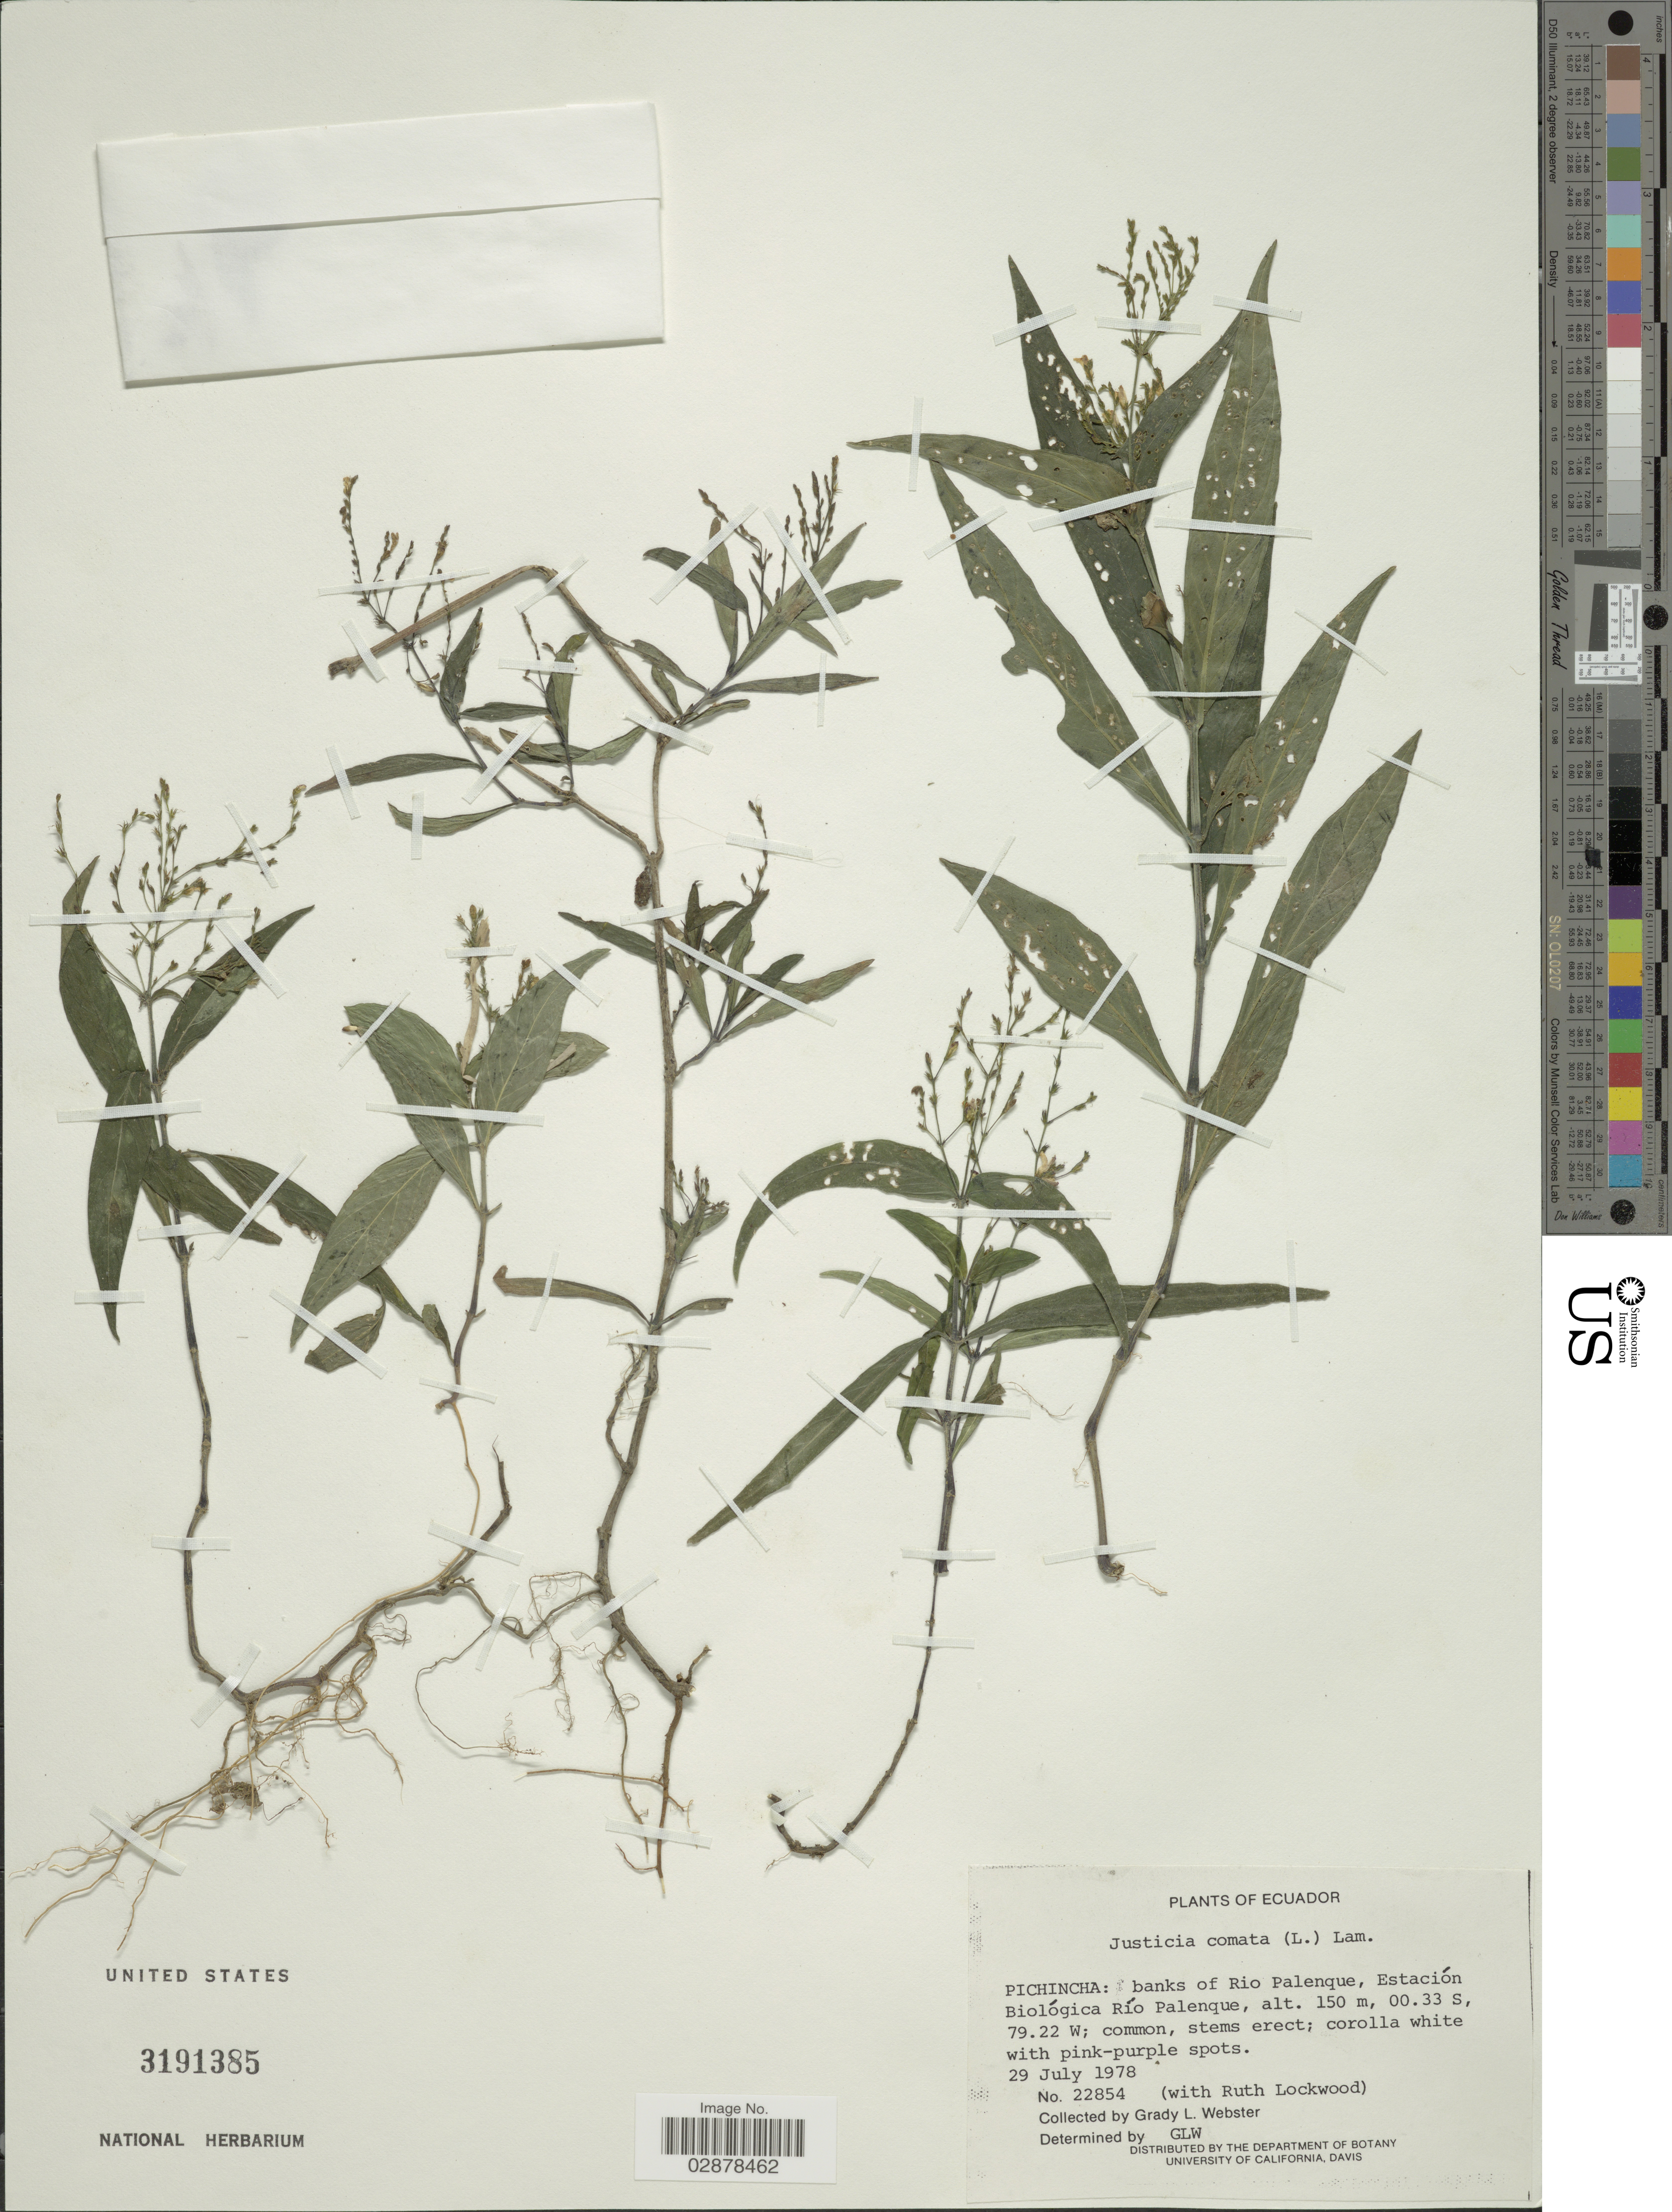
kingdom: Plantae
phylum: Tracheophyta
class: Magnoliopsida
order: Lamiales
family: Acanthaceae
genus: Justicia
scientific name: Justicia comata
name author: (L.) Lam.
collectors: G. L. Webster & R. Lockwood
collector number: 22854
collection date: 1978-07-29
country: Ecuador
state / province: Pichincha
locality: Banks of Rio Palenque, Estación Biológica Río Palenque.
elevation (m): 150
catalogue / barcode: US 3191385